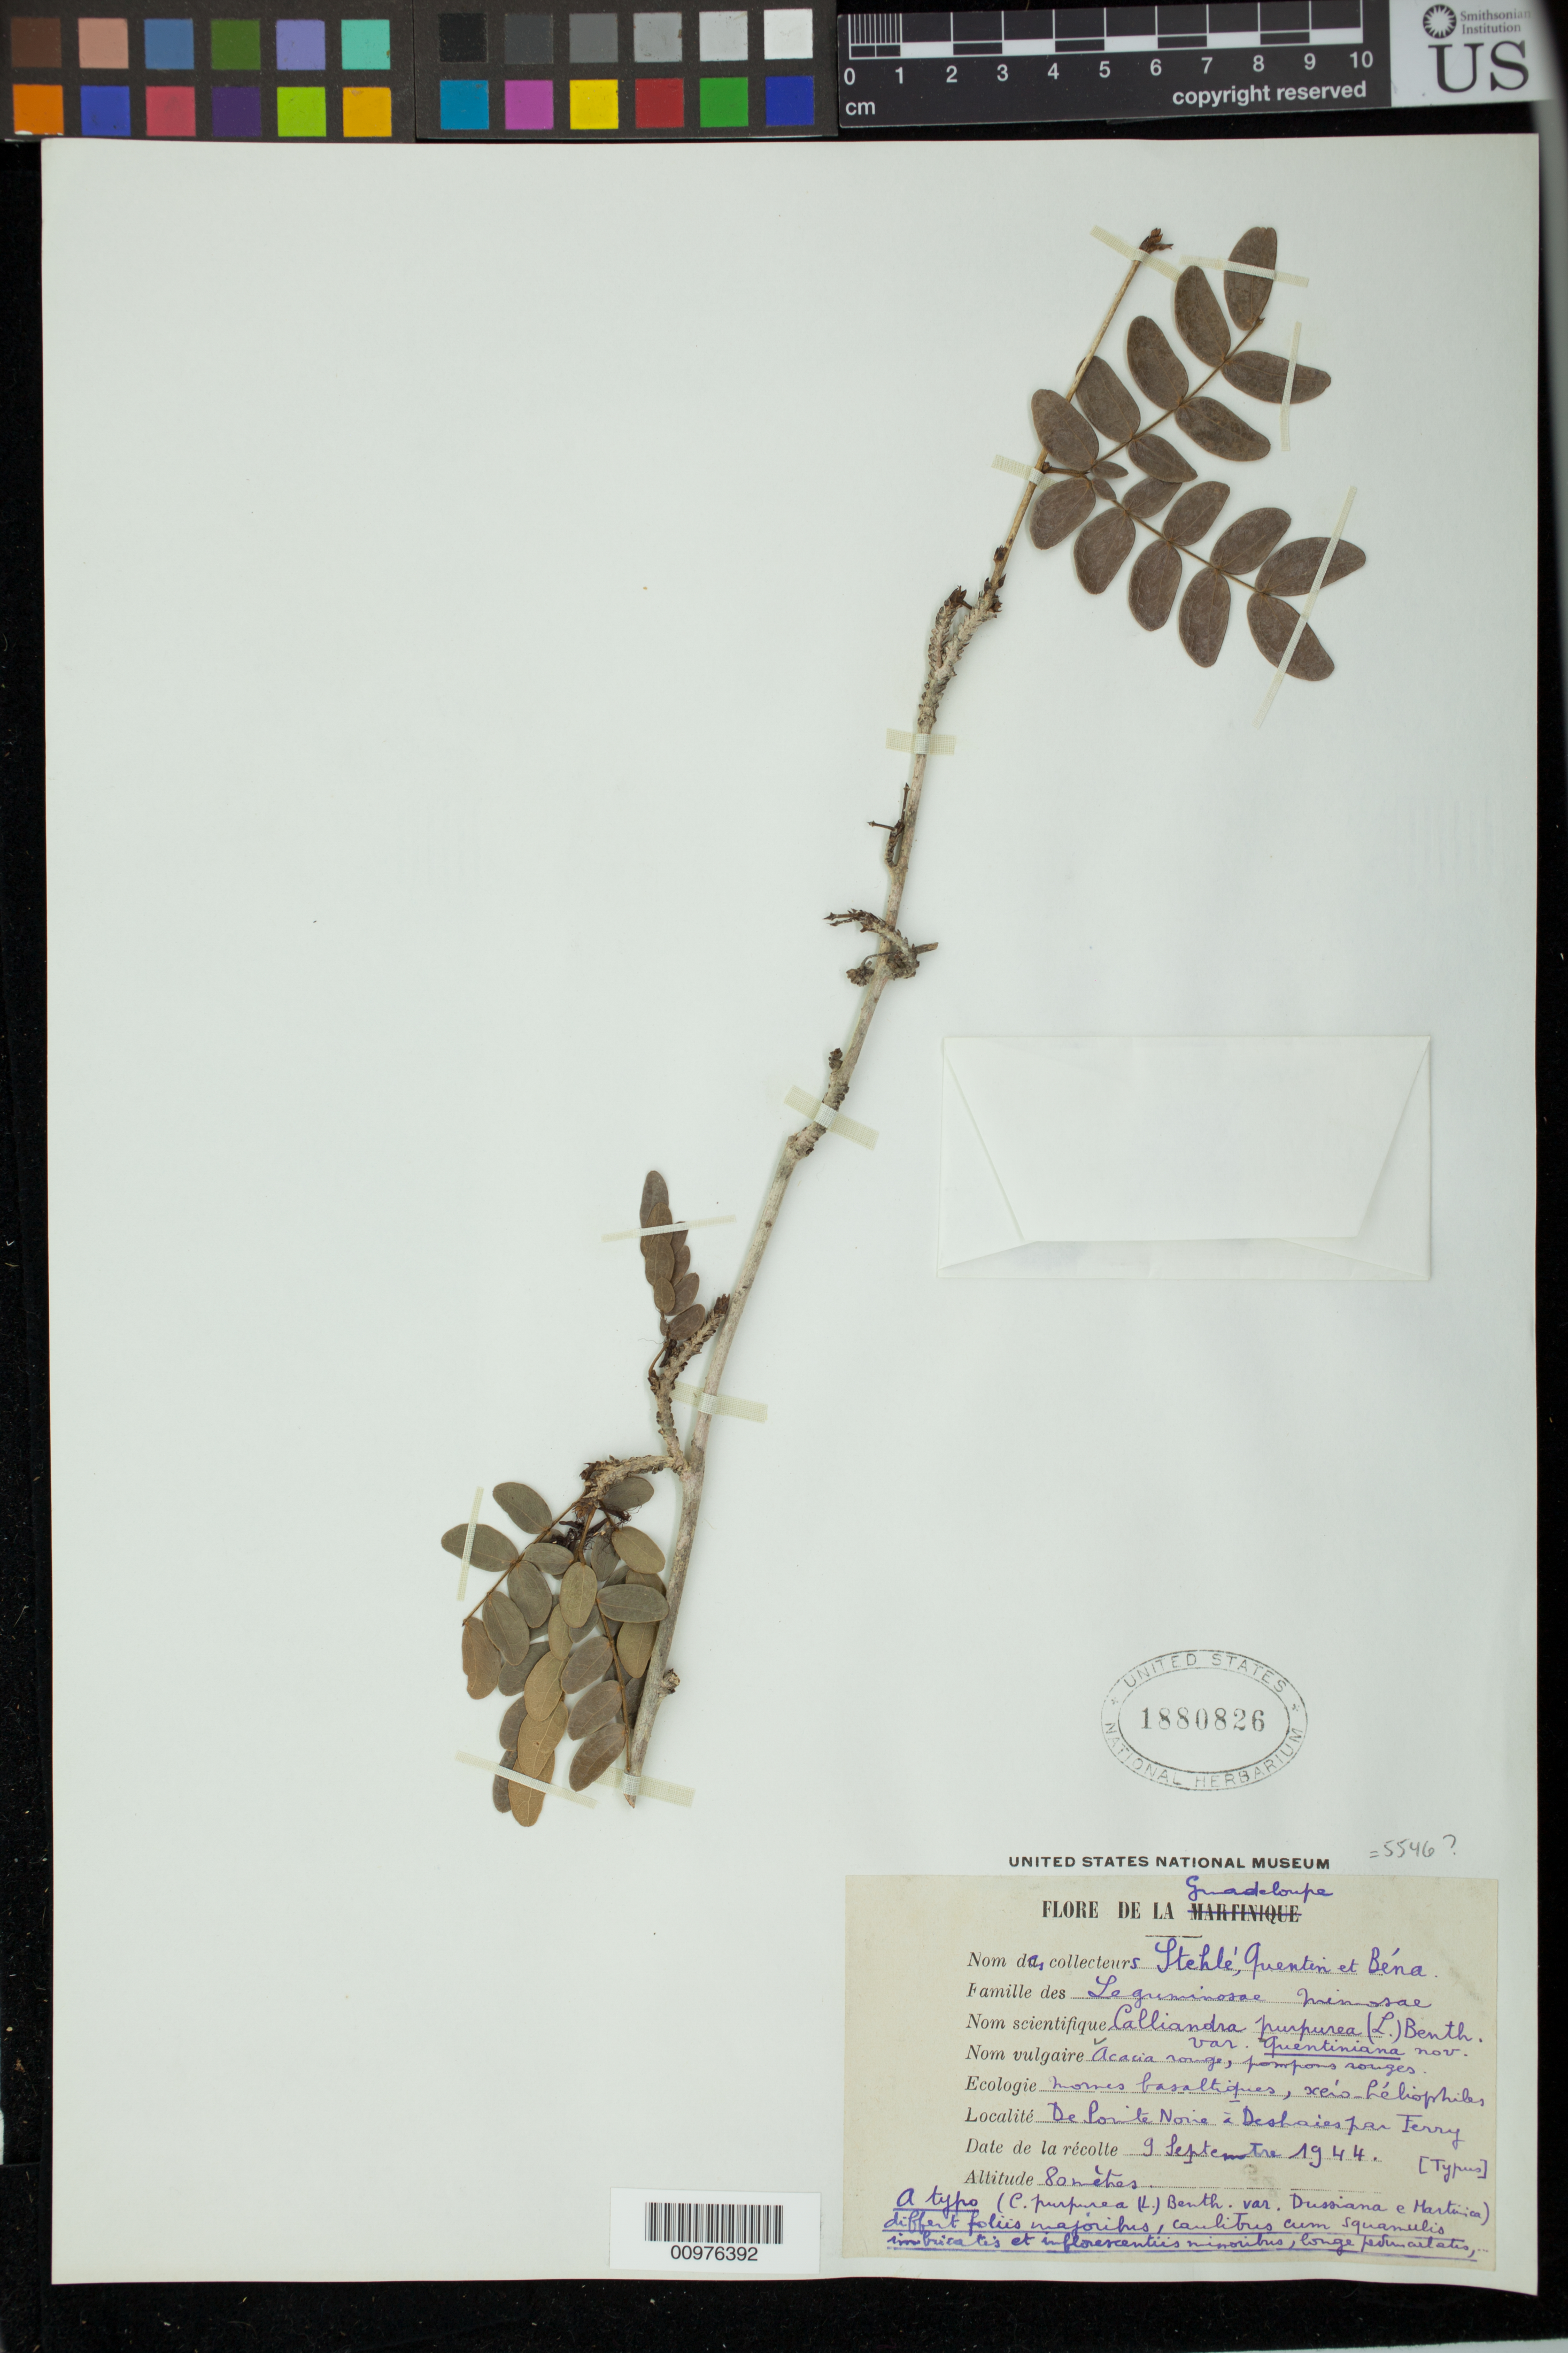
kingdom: Plantae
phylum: Tracheophyta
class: Magnoliopsida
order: Fabales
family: Fabaceae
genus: Calliandra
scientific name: Calliandra purpurea var. quentiniana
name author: Stehlé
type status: Type Collection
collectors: M. Stehlé, R. Quentin & P. Bena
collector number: s.n. [=5546?]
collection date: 1944-09-09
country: Guadeloupe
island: Basse Terre [Guadeloupe]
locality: De Pointe Noire [Black Point] à Deshaies par Ferry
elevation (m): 80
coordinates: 0 N, 0 E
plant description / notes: Original publication not seen. Fl. Lesser Antilles (1988) cites type as Steyle 5436. This US collection (USNH 1880826) is s.n. but annotated "[Typus]" and all other label data match Stehle 5546, collection identified as type material in online records from other herbaria.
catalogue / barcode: US 1880826